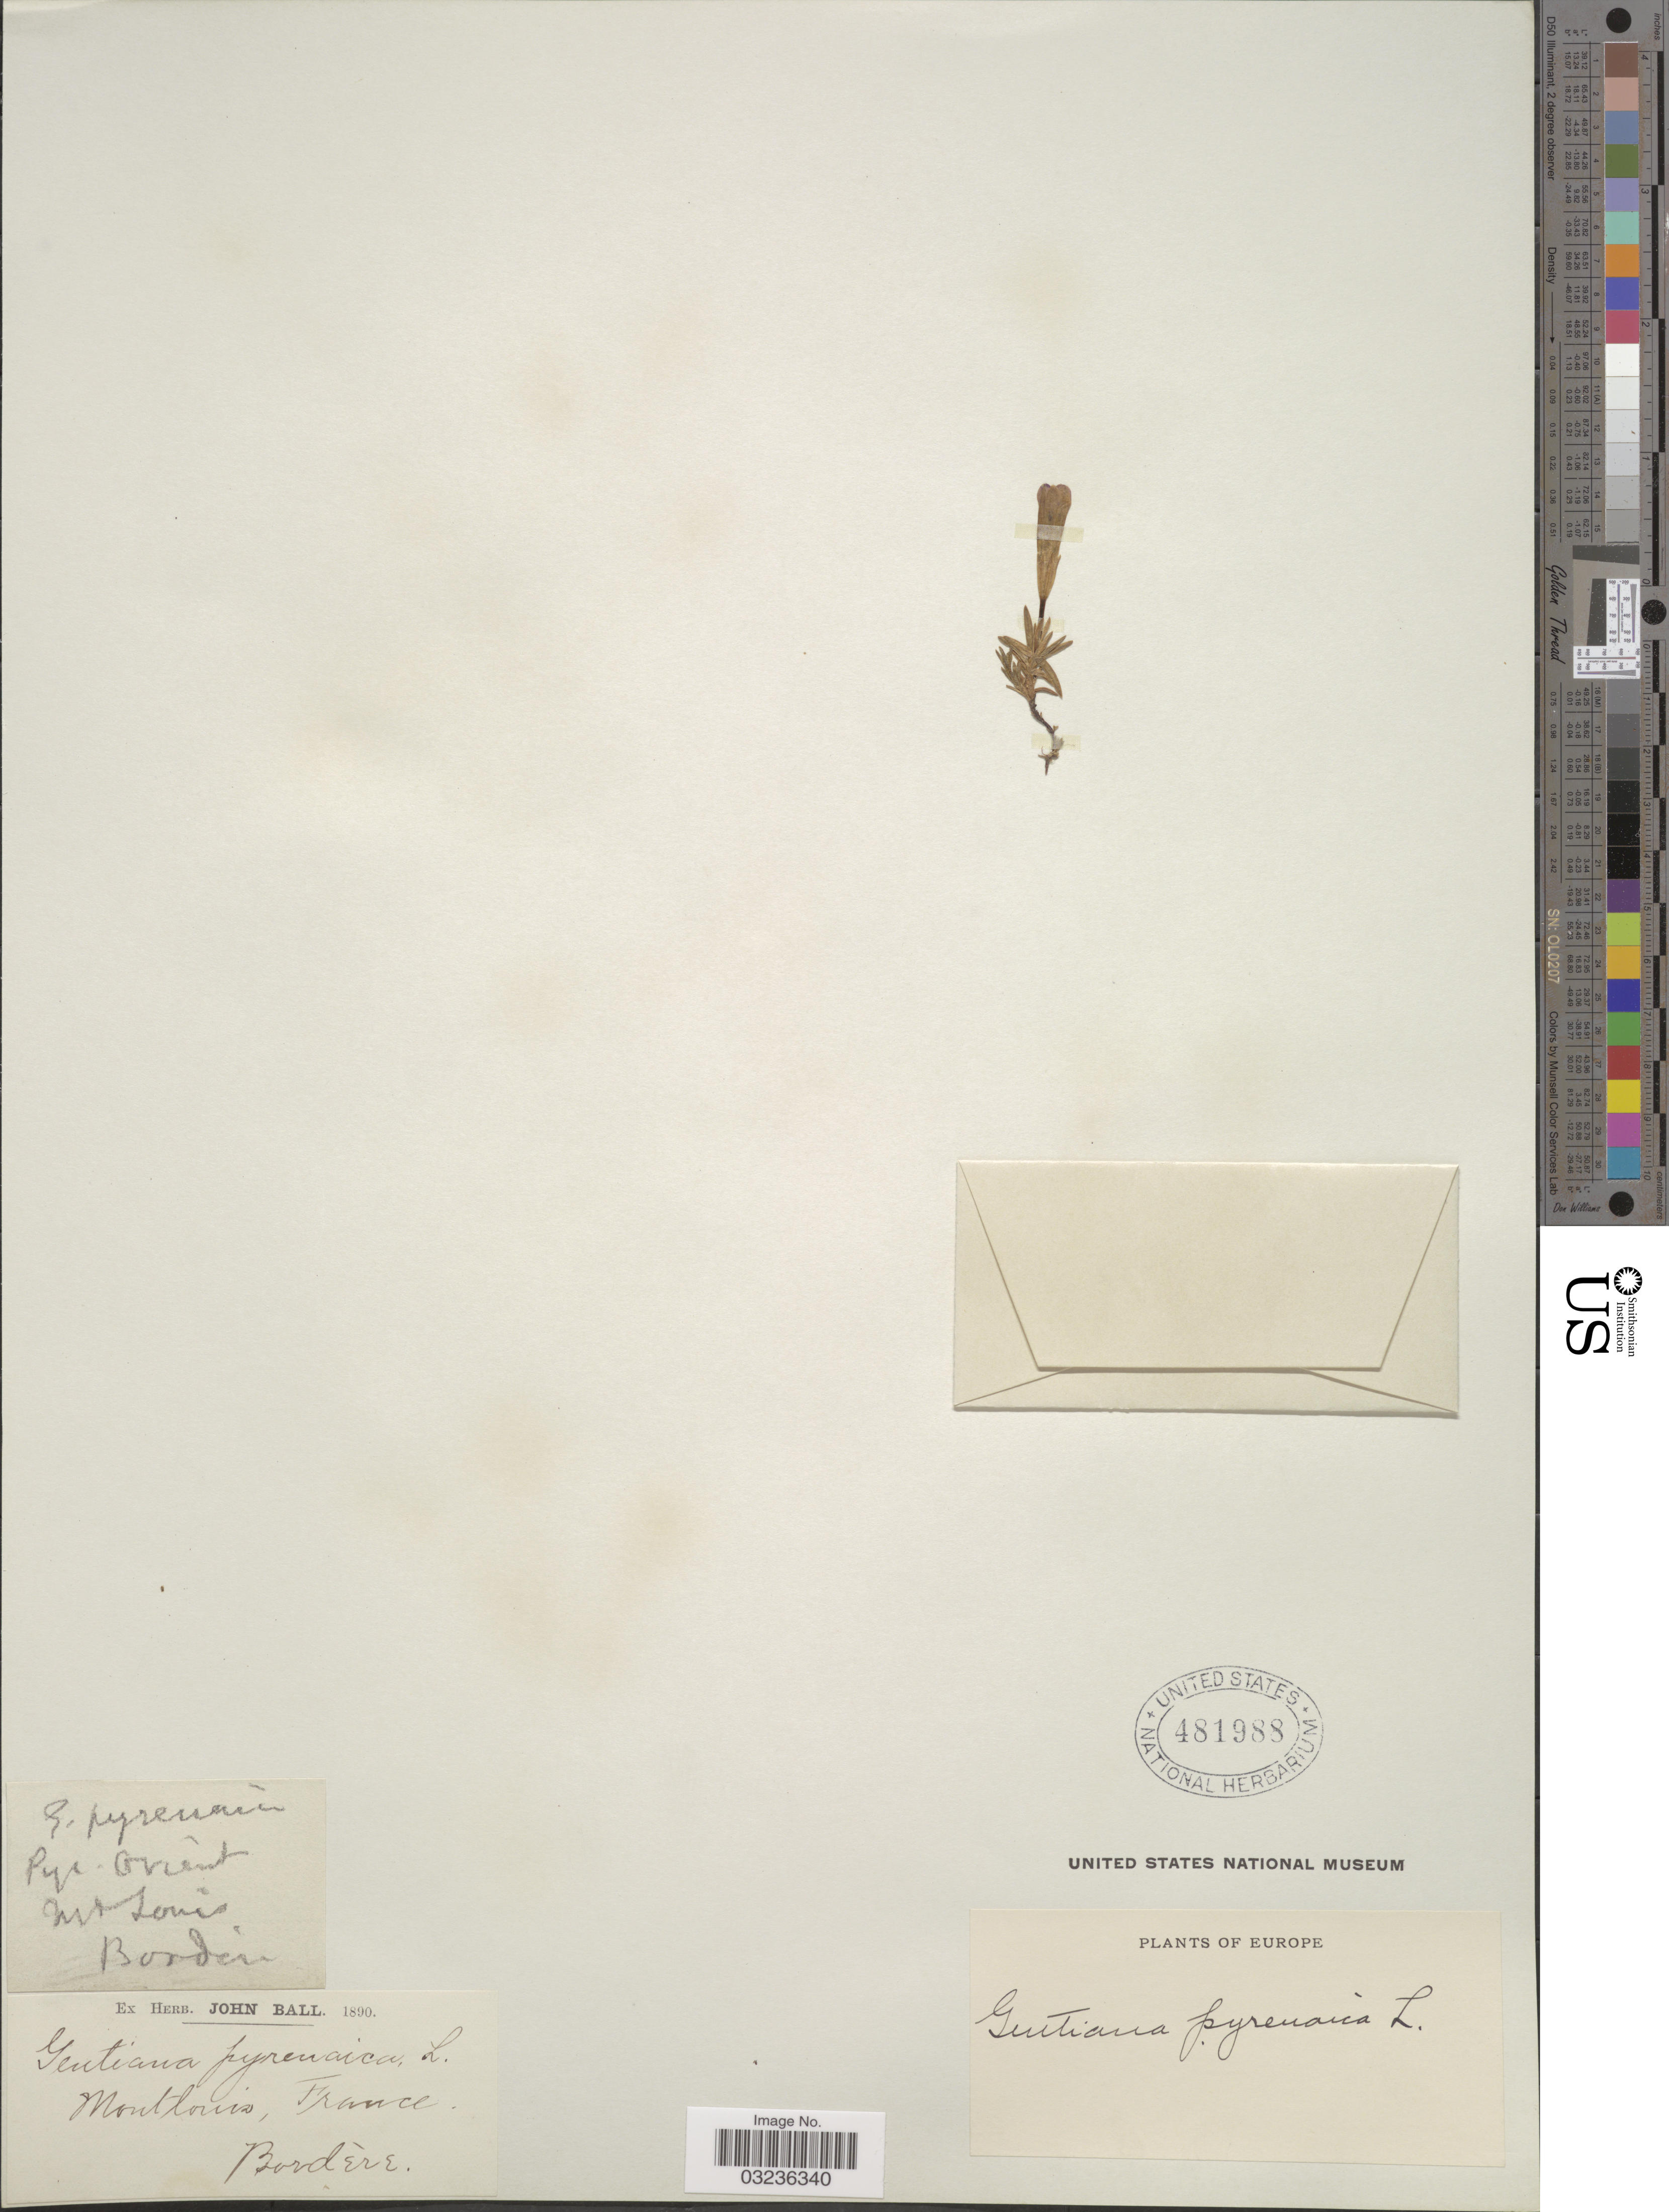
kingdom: Plantae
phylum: Tracheophyta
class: Magnoliopsida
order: Gentianales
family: Gentianaceae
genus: Gentiana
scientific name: Gentiana pyrenaica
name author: L.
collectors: -. Bordère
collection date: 1890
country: France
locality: Pyr. Orient. Mt. Louis. Mont Louis.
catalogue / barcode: US 481988